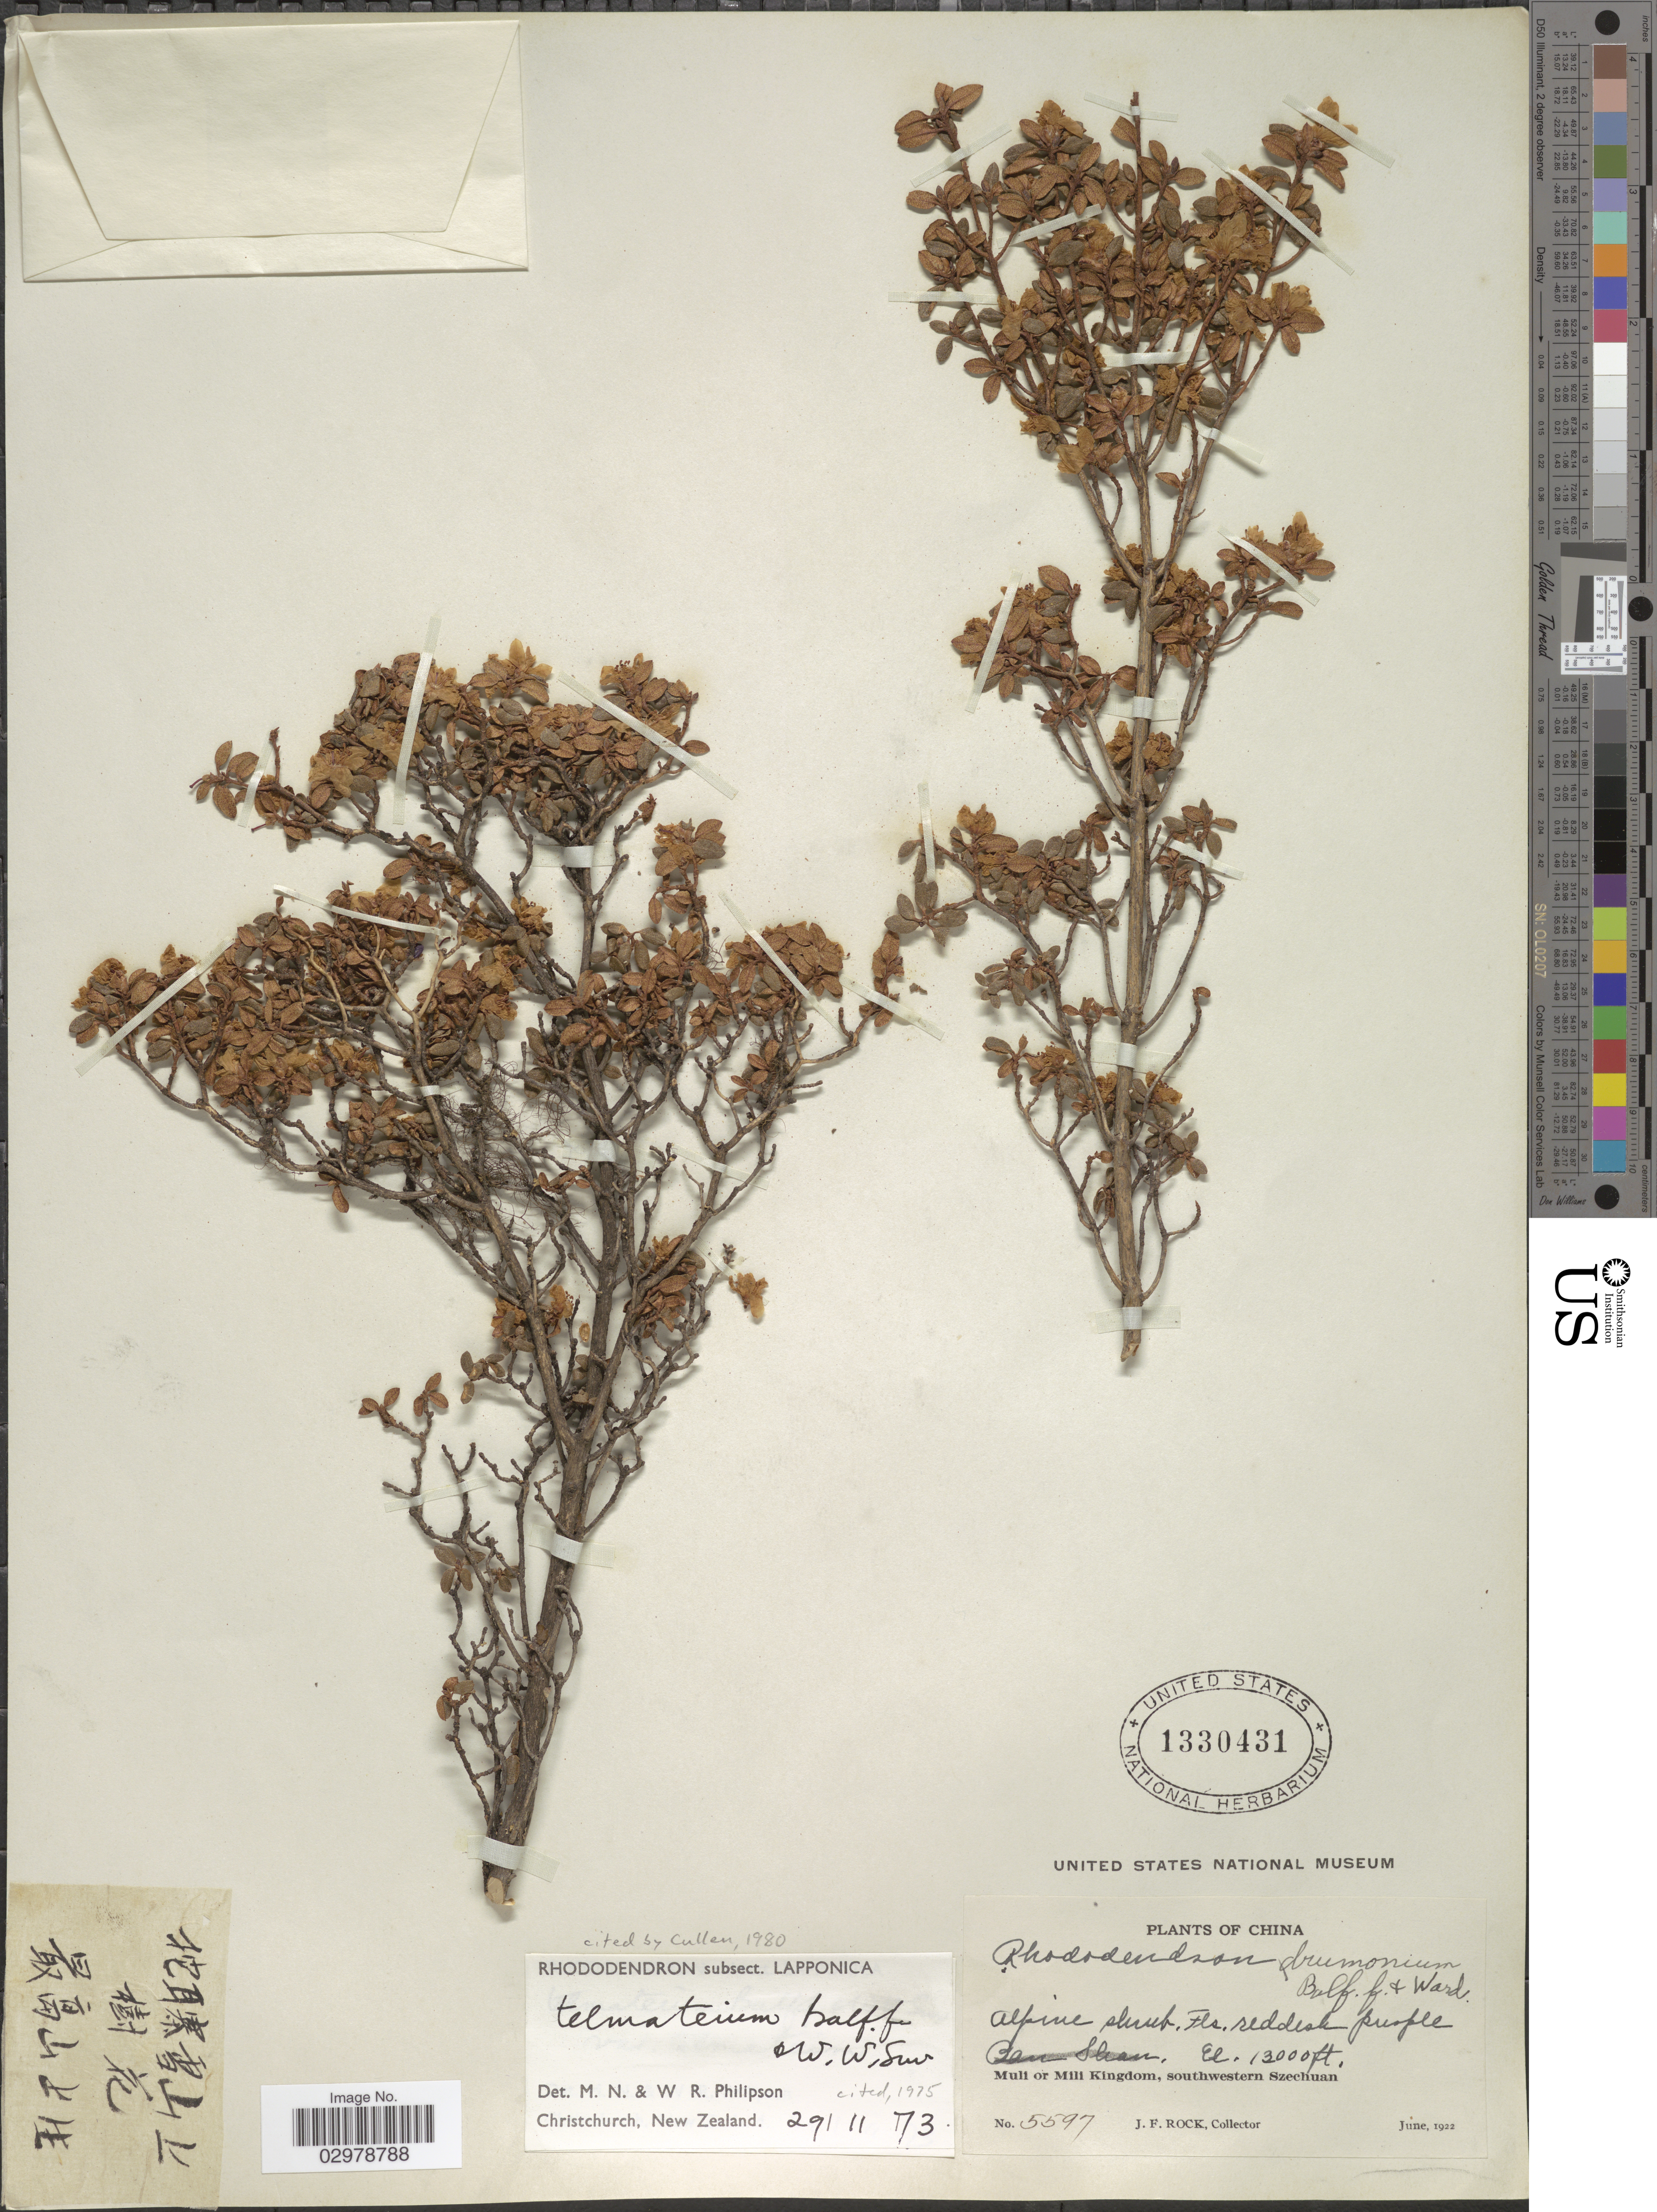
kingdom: Plantae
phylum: Tracheophyta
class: Magnoliopsida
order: Ericales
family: Ericaceae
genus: Rhododendron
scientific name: Rhododendron telmateium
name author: Balf. f. & W.W. Sm.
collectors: J. Rock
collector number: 5597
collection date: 1922-06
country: China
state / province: Sichuan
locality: Muli or Mili Kingdom, southwestern Szechuan.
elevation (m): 3962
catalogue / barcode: US 1330431